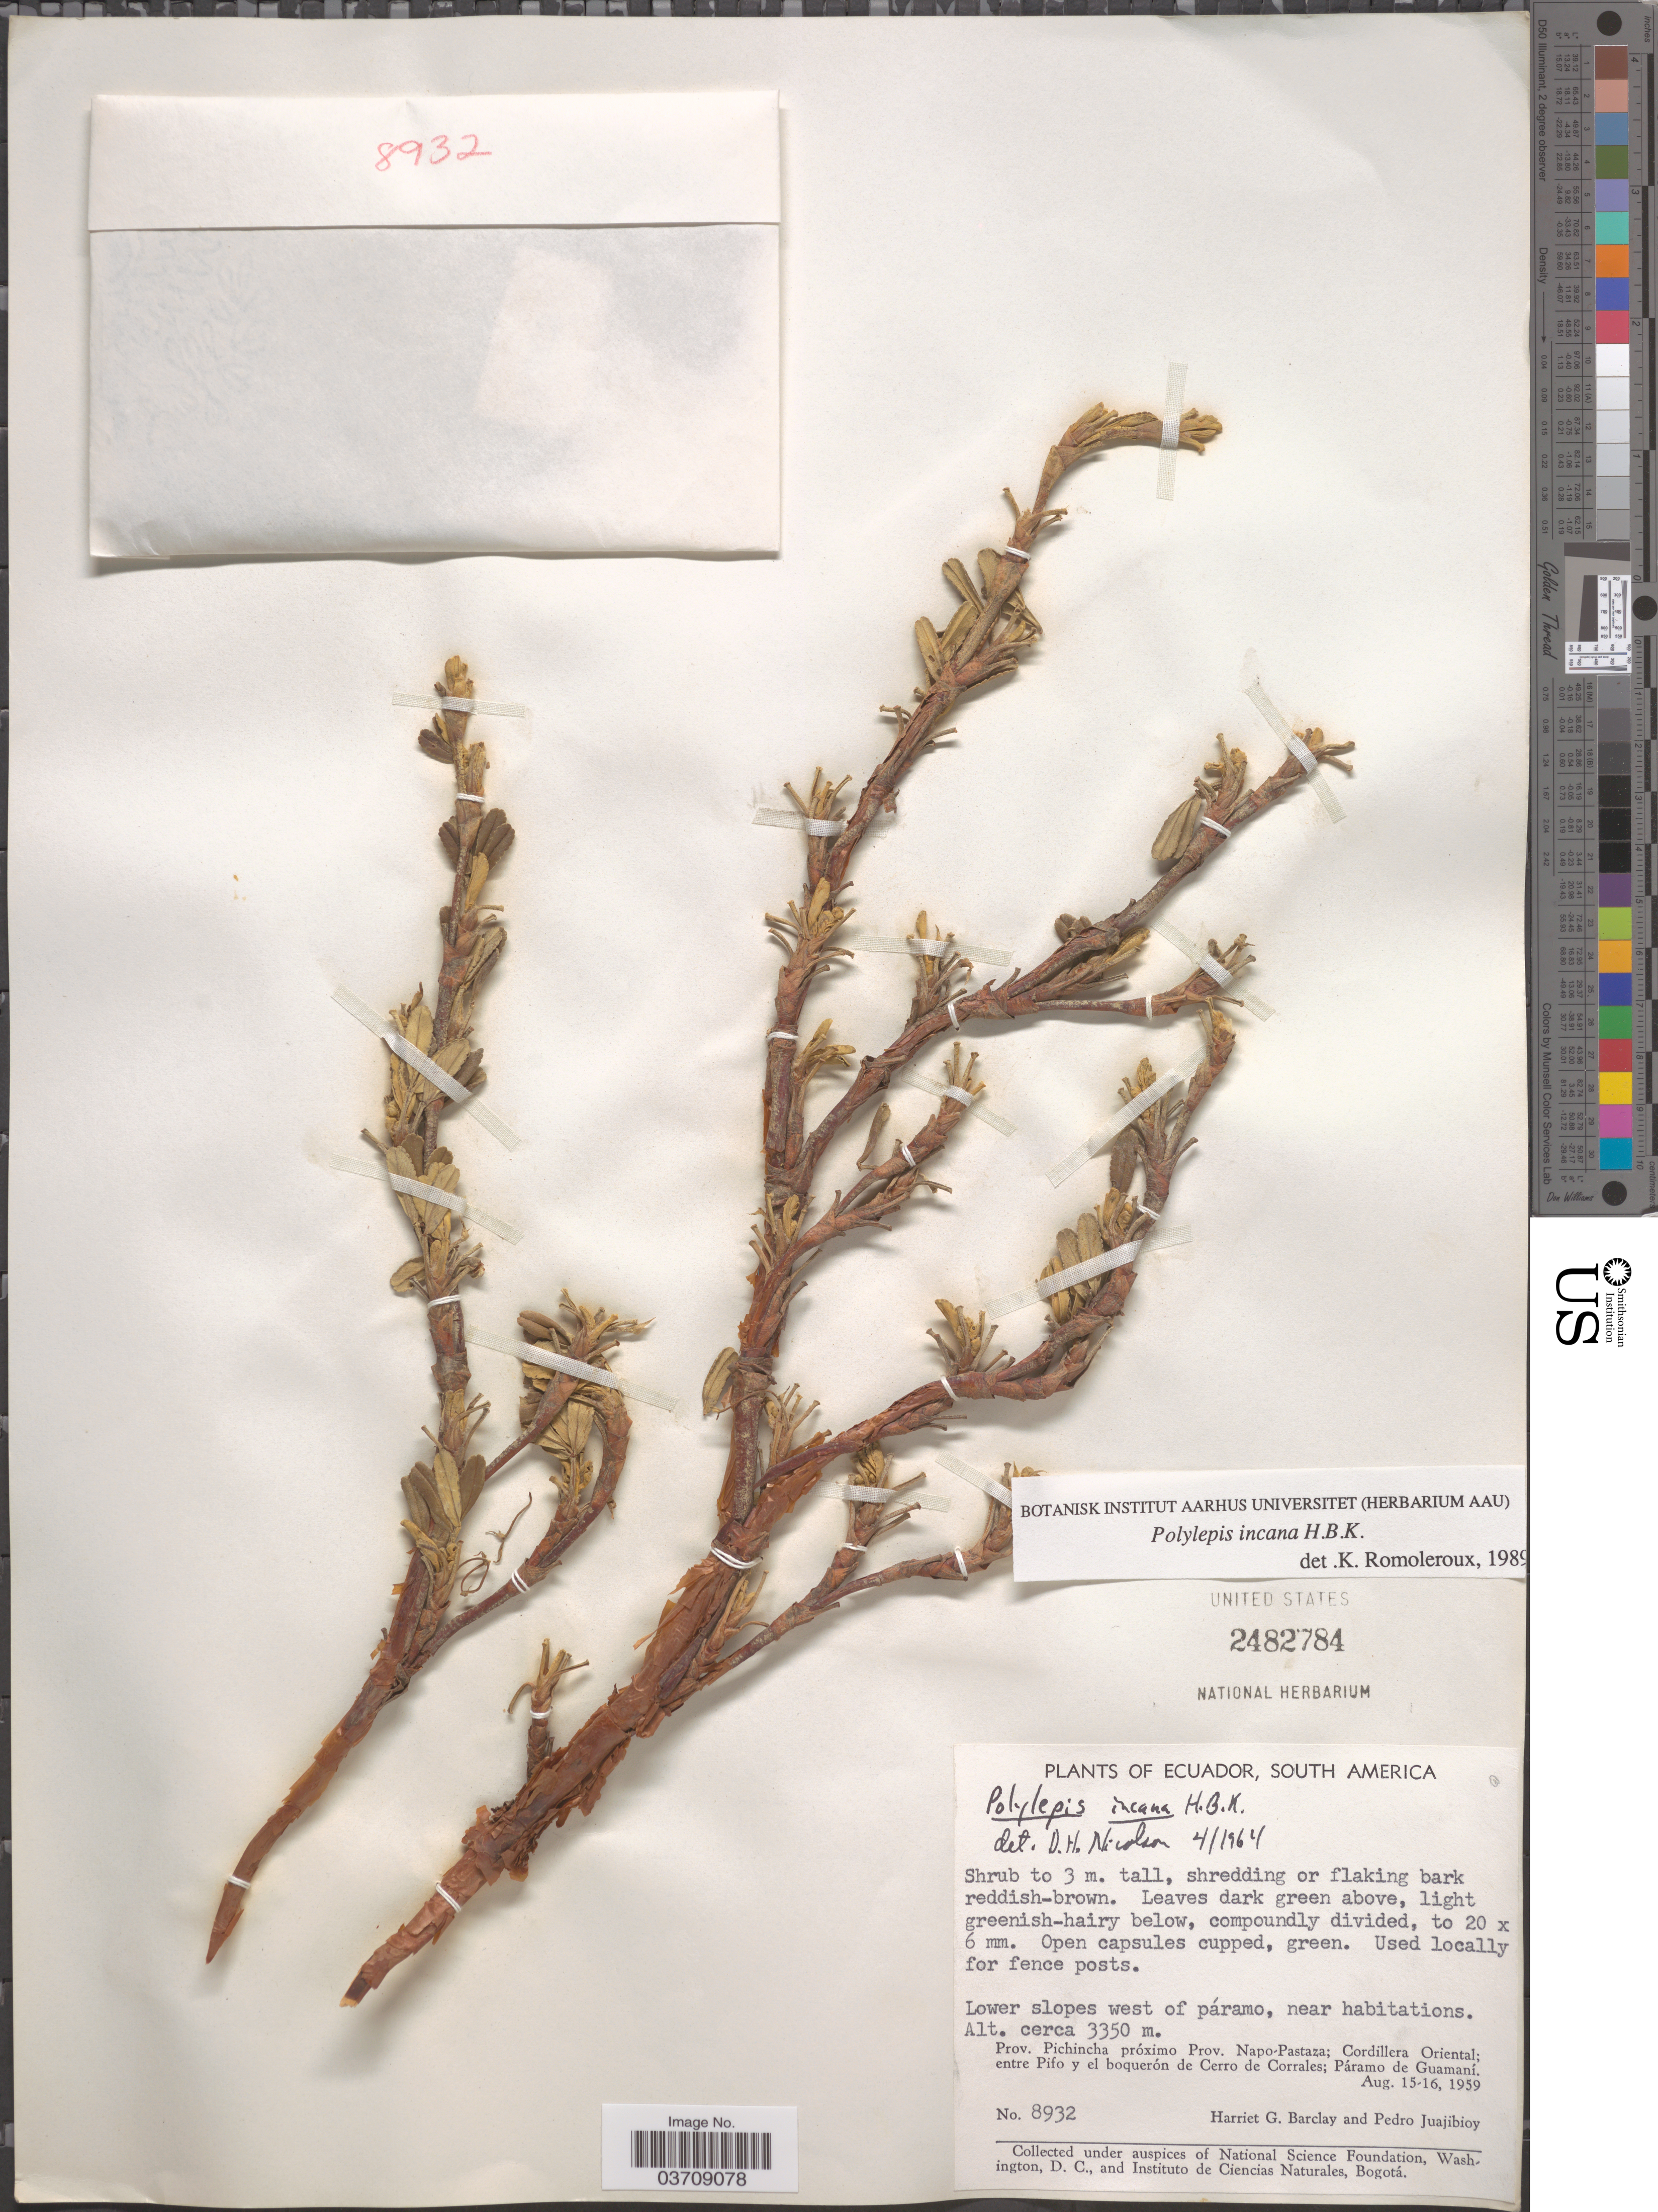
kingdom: Plantae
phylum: Tracheophyta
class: Magnoliopsida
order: Rosales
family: Rosaceae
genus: Polylepis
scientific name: Polylepis incana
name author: Kunth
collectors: H. G. Barclay & P. Juajibioy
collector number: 8932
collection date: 1959-08-15/1959-08-16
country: Ecuador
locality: Lower slopes west of páramo, near habitacions. Prov. Pichincha próximo Prov. Napo-Pastaza; Cordillera Oriental; entre Pifo y el boquerón de Cerro de Corrales; Páramo de Guamaní.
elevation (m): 3350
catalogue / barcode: US 2482784